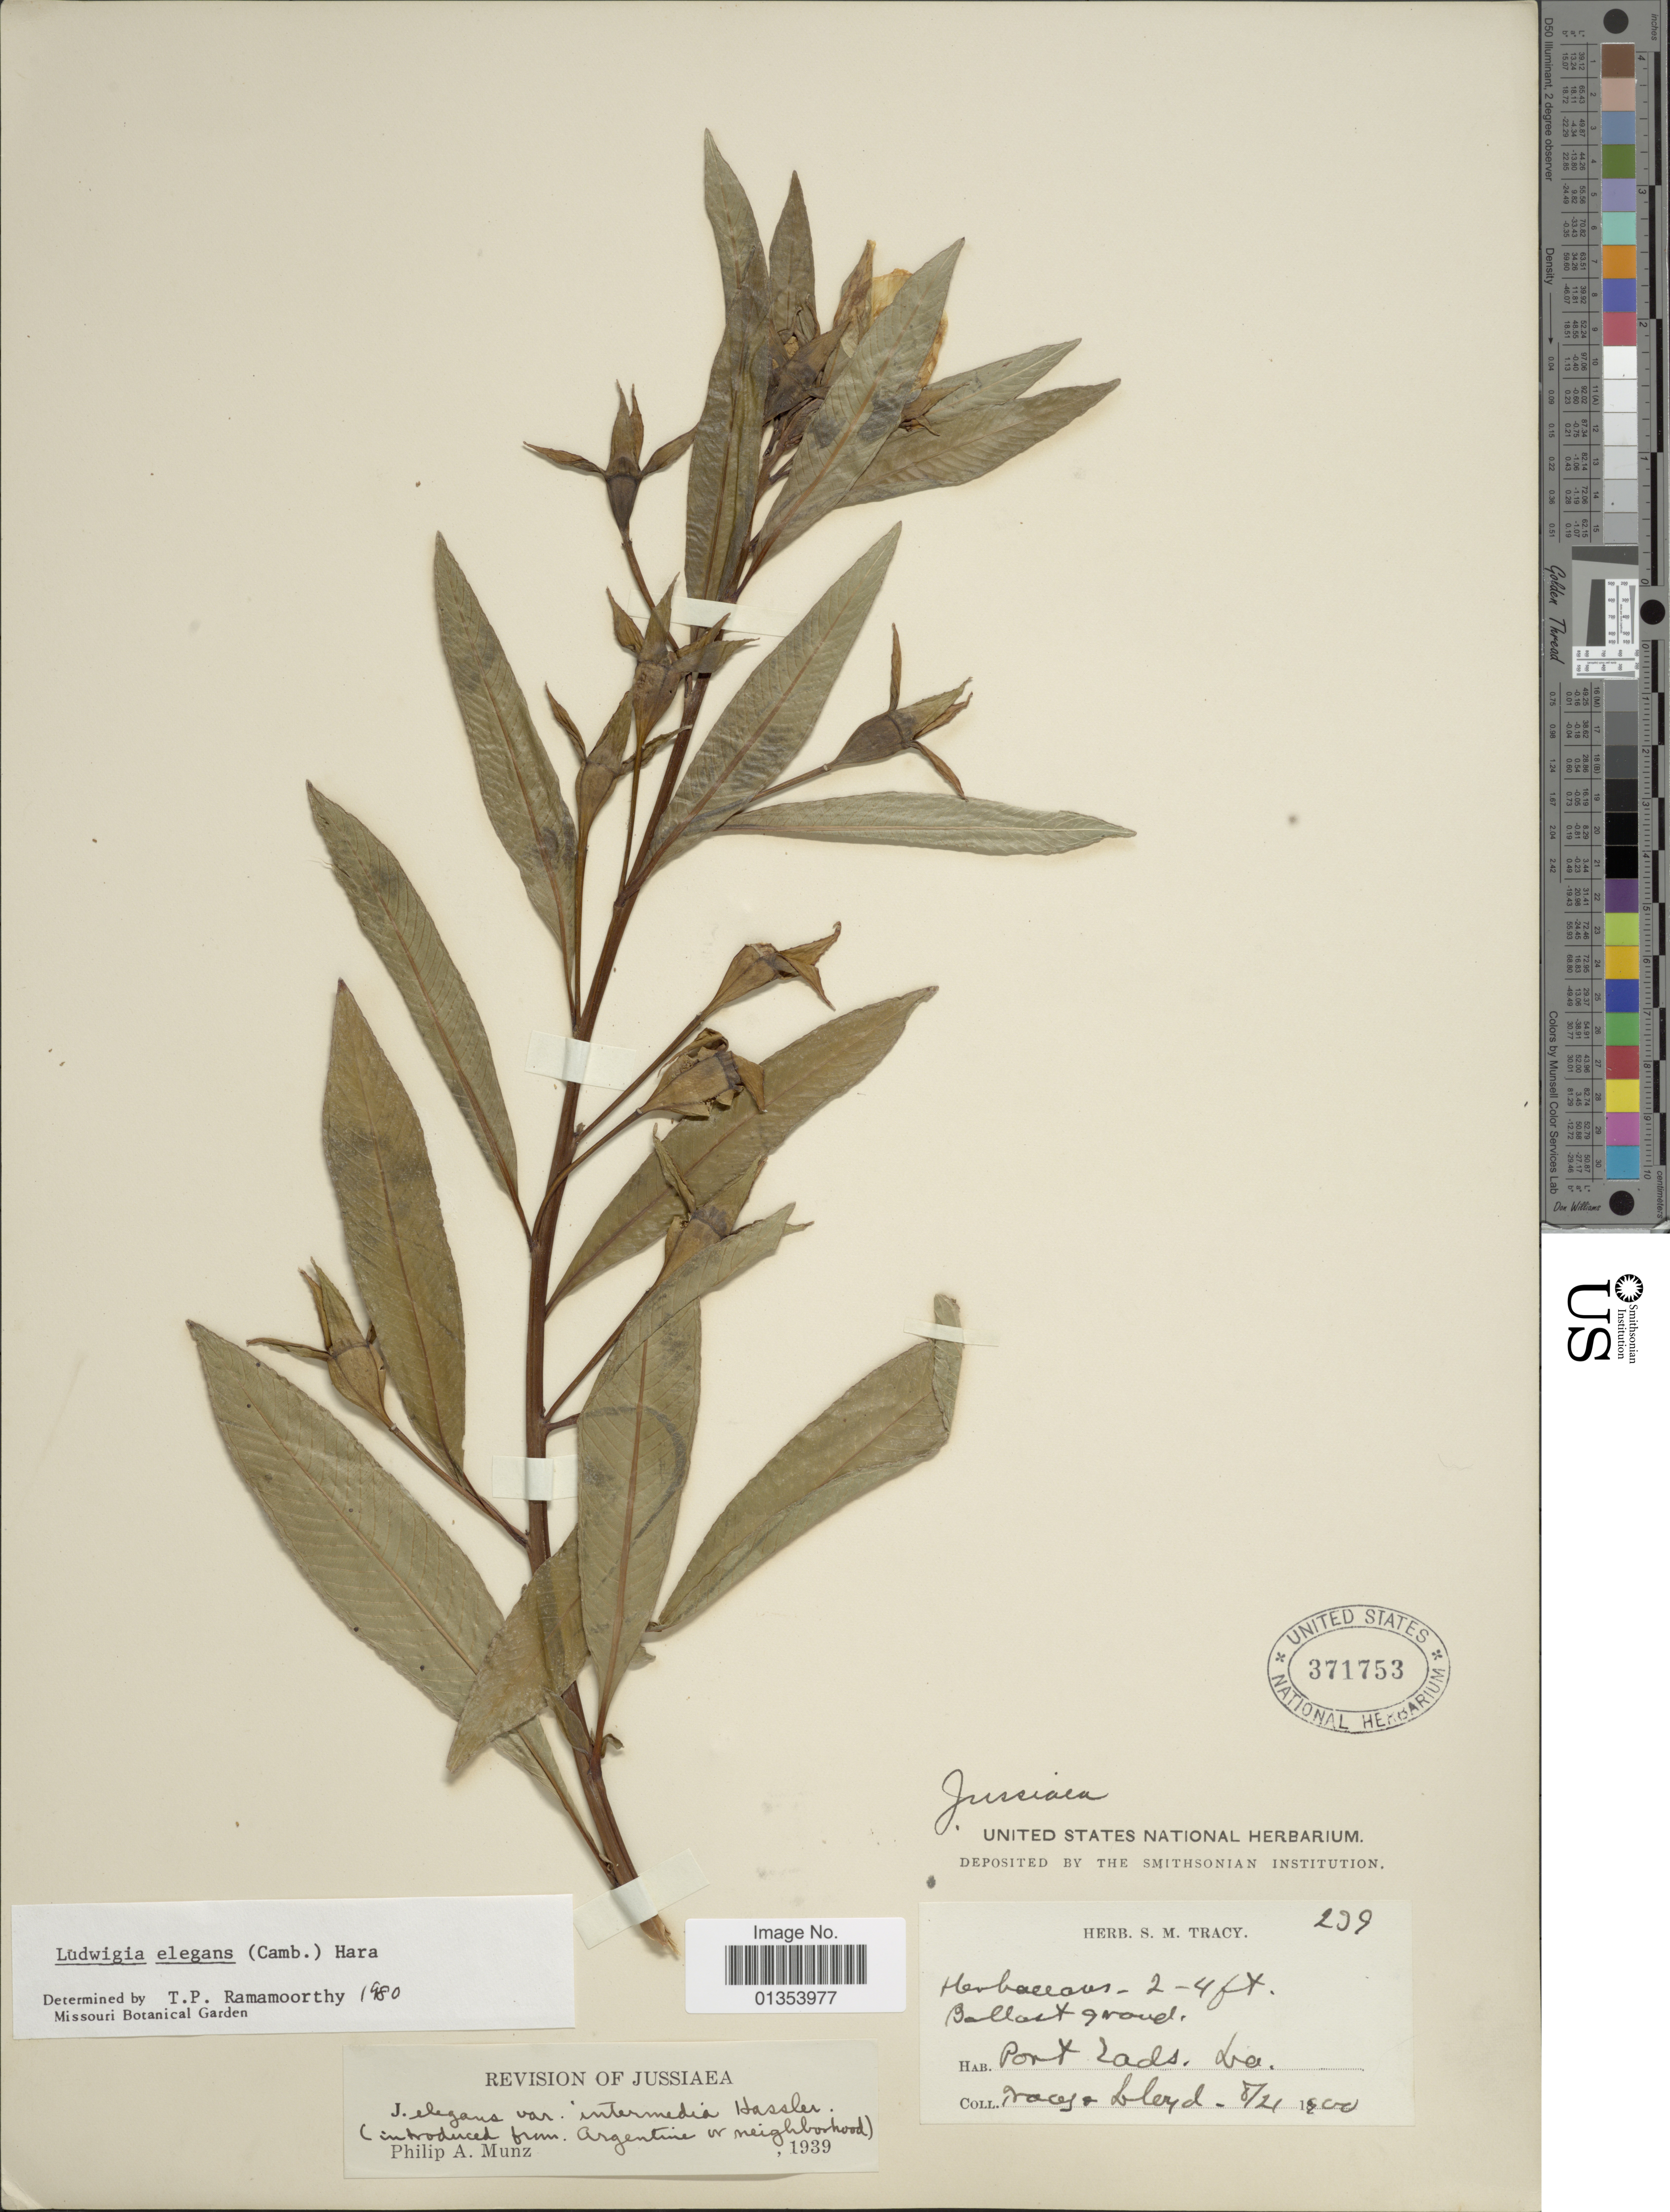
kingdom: Plantae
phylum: Tracheophyta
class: Magnoliopsida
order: Myrtales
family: Onagraceae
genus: Ludwigia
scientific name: Ludwigia elegans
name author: (Cambess.) H. Hara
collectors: S. M. Tracy & -- Lloyd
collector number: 239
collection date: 1900-08-21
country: United States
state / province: Louisiana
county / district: Plaquemines Parish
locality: Port Eads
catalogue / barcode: US 371753